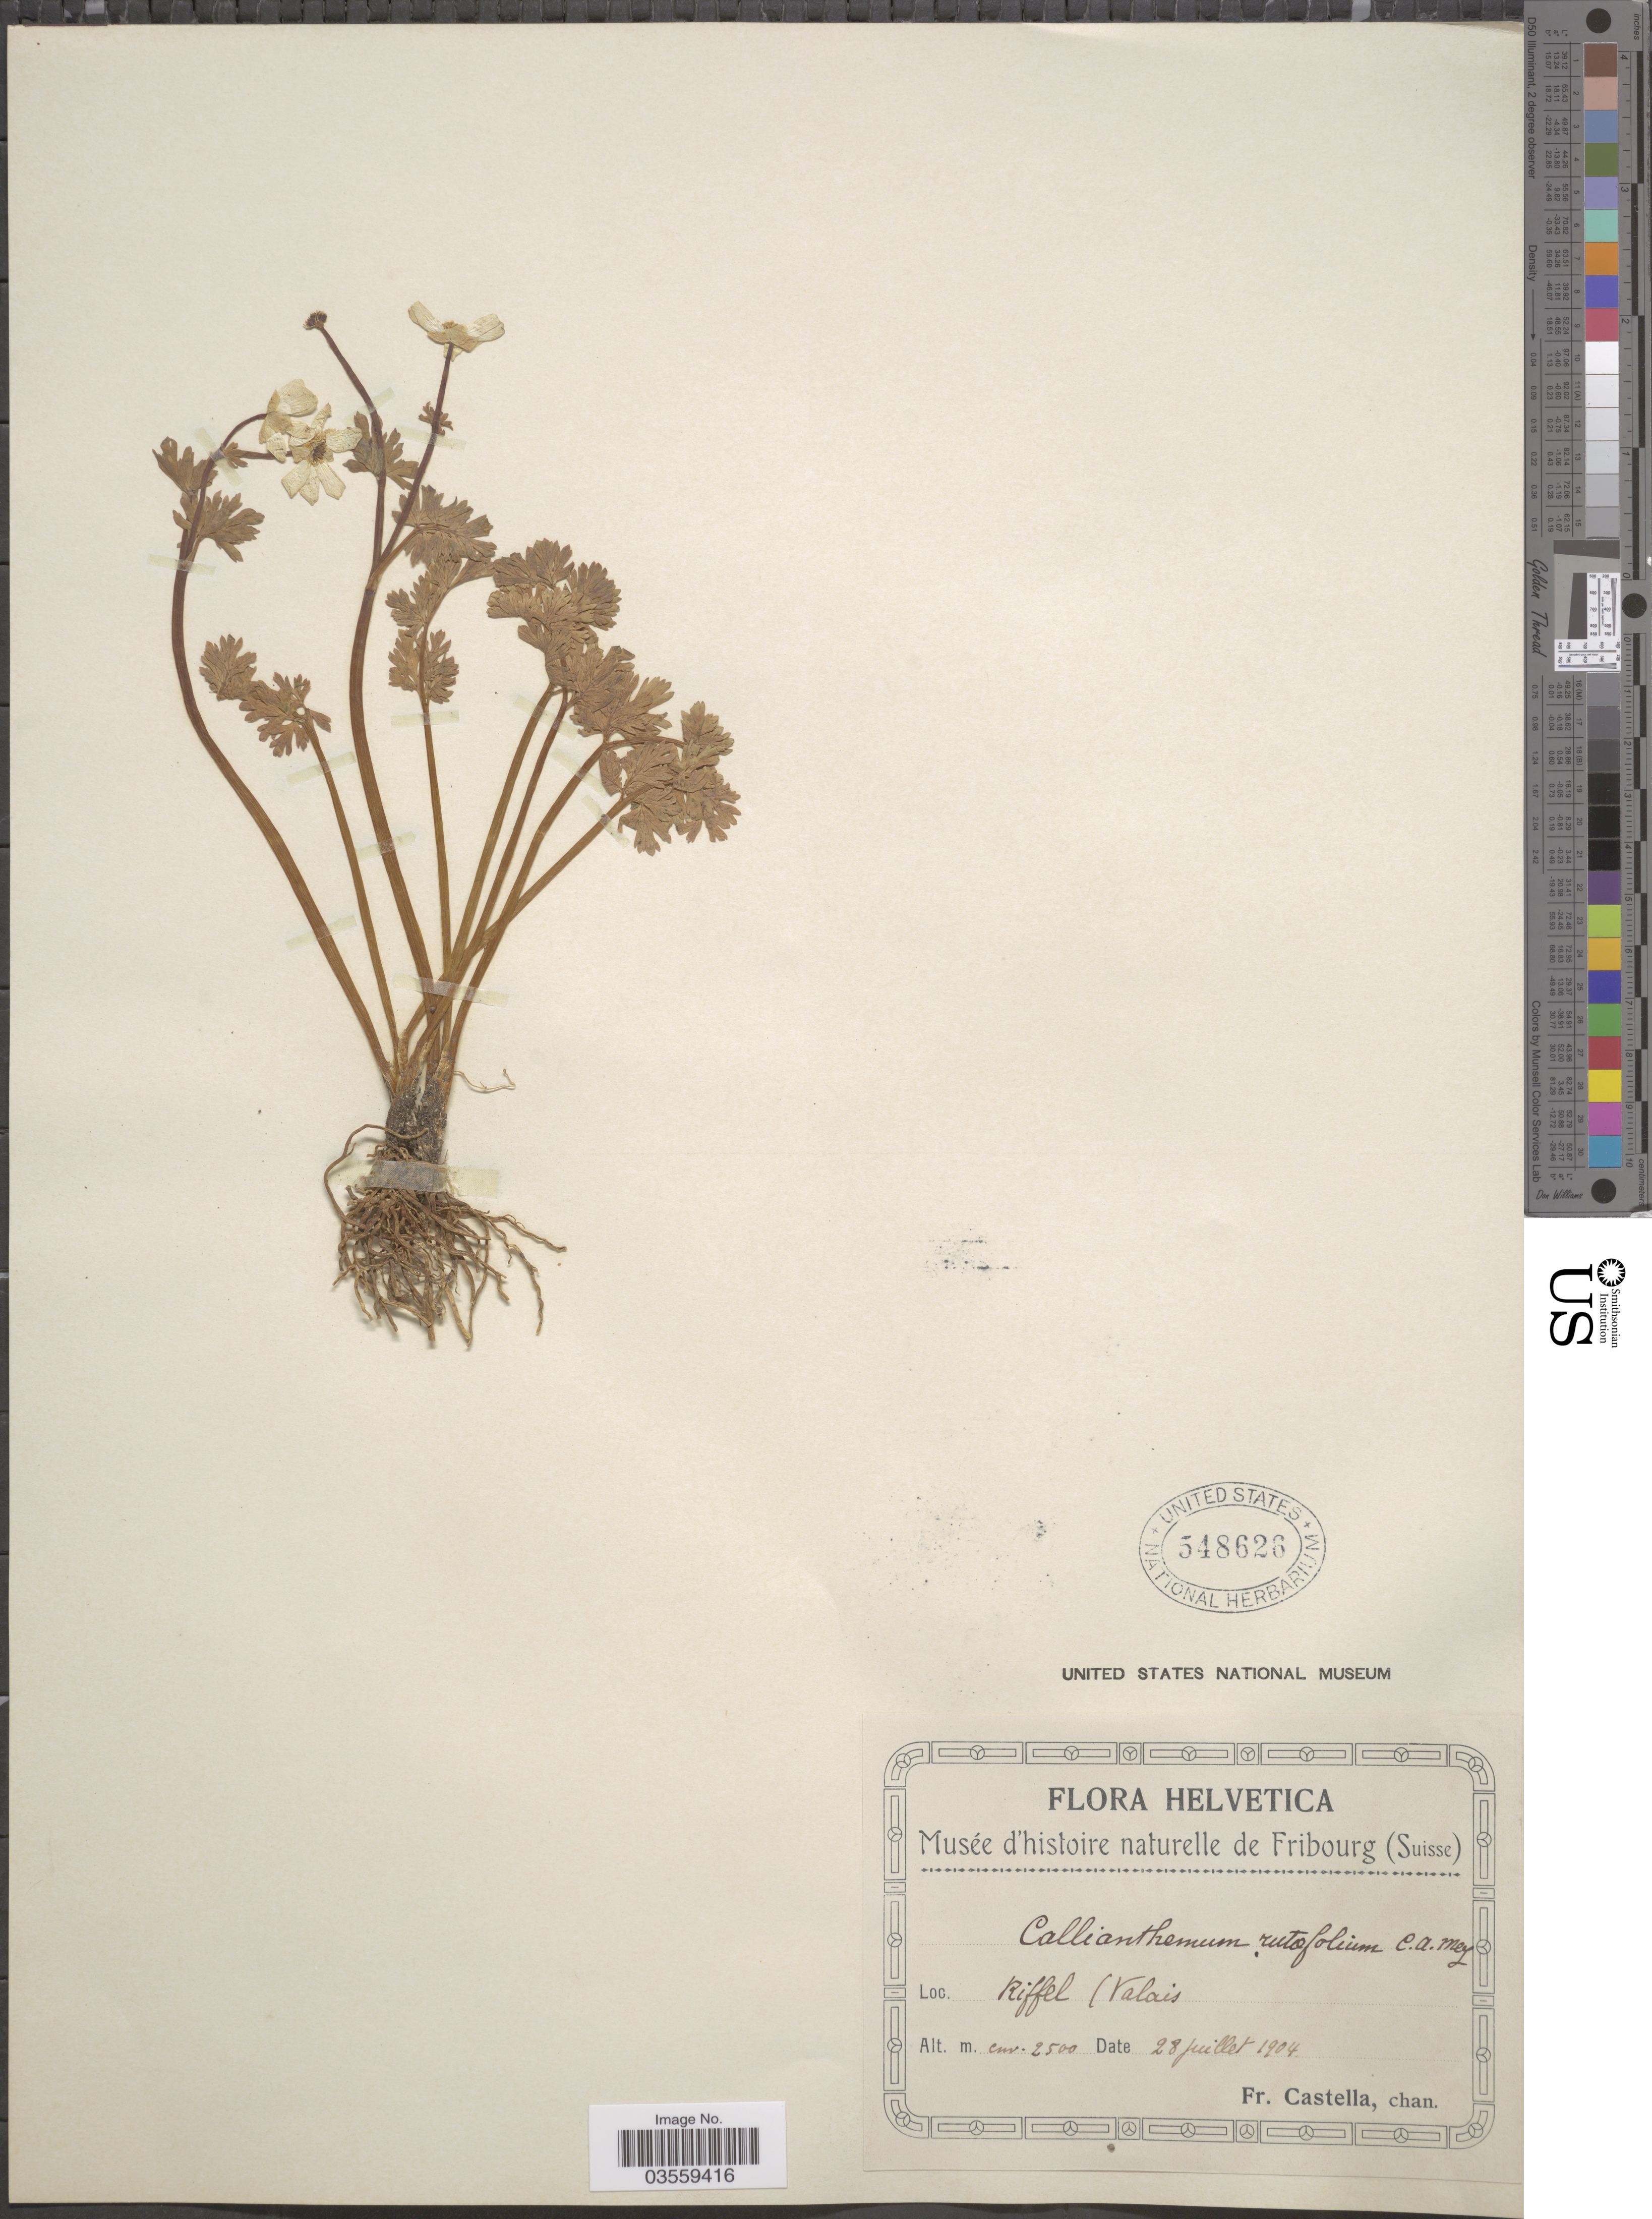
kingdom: Plantae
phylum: Tracheophyta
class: Magnoliopsida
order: Ranunculales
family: Ranunculaceae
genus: Callianthemum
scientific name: Callianthemum rutifolium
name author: C.A. Mey.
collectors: Fr. Castella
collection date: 1904-07-28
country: Switzerland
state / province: Valais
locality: Helvetica. Riffel.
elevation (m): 2500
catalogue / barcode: US 548626